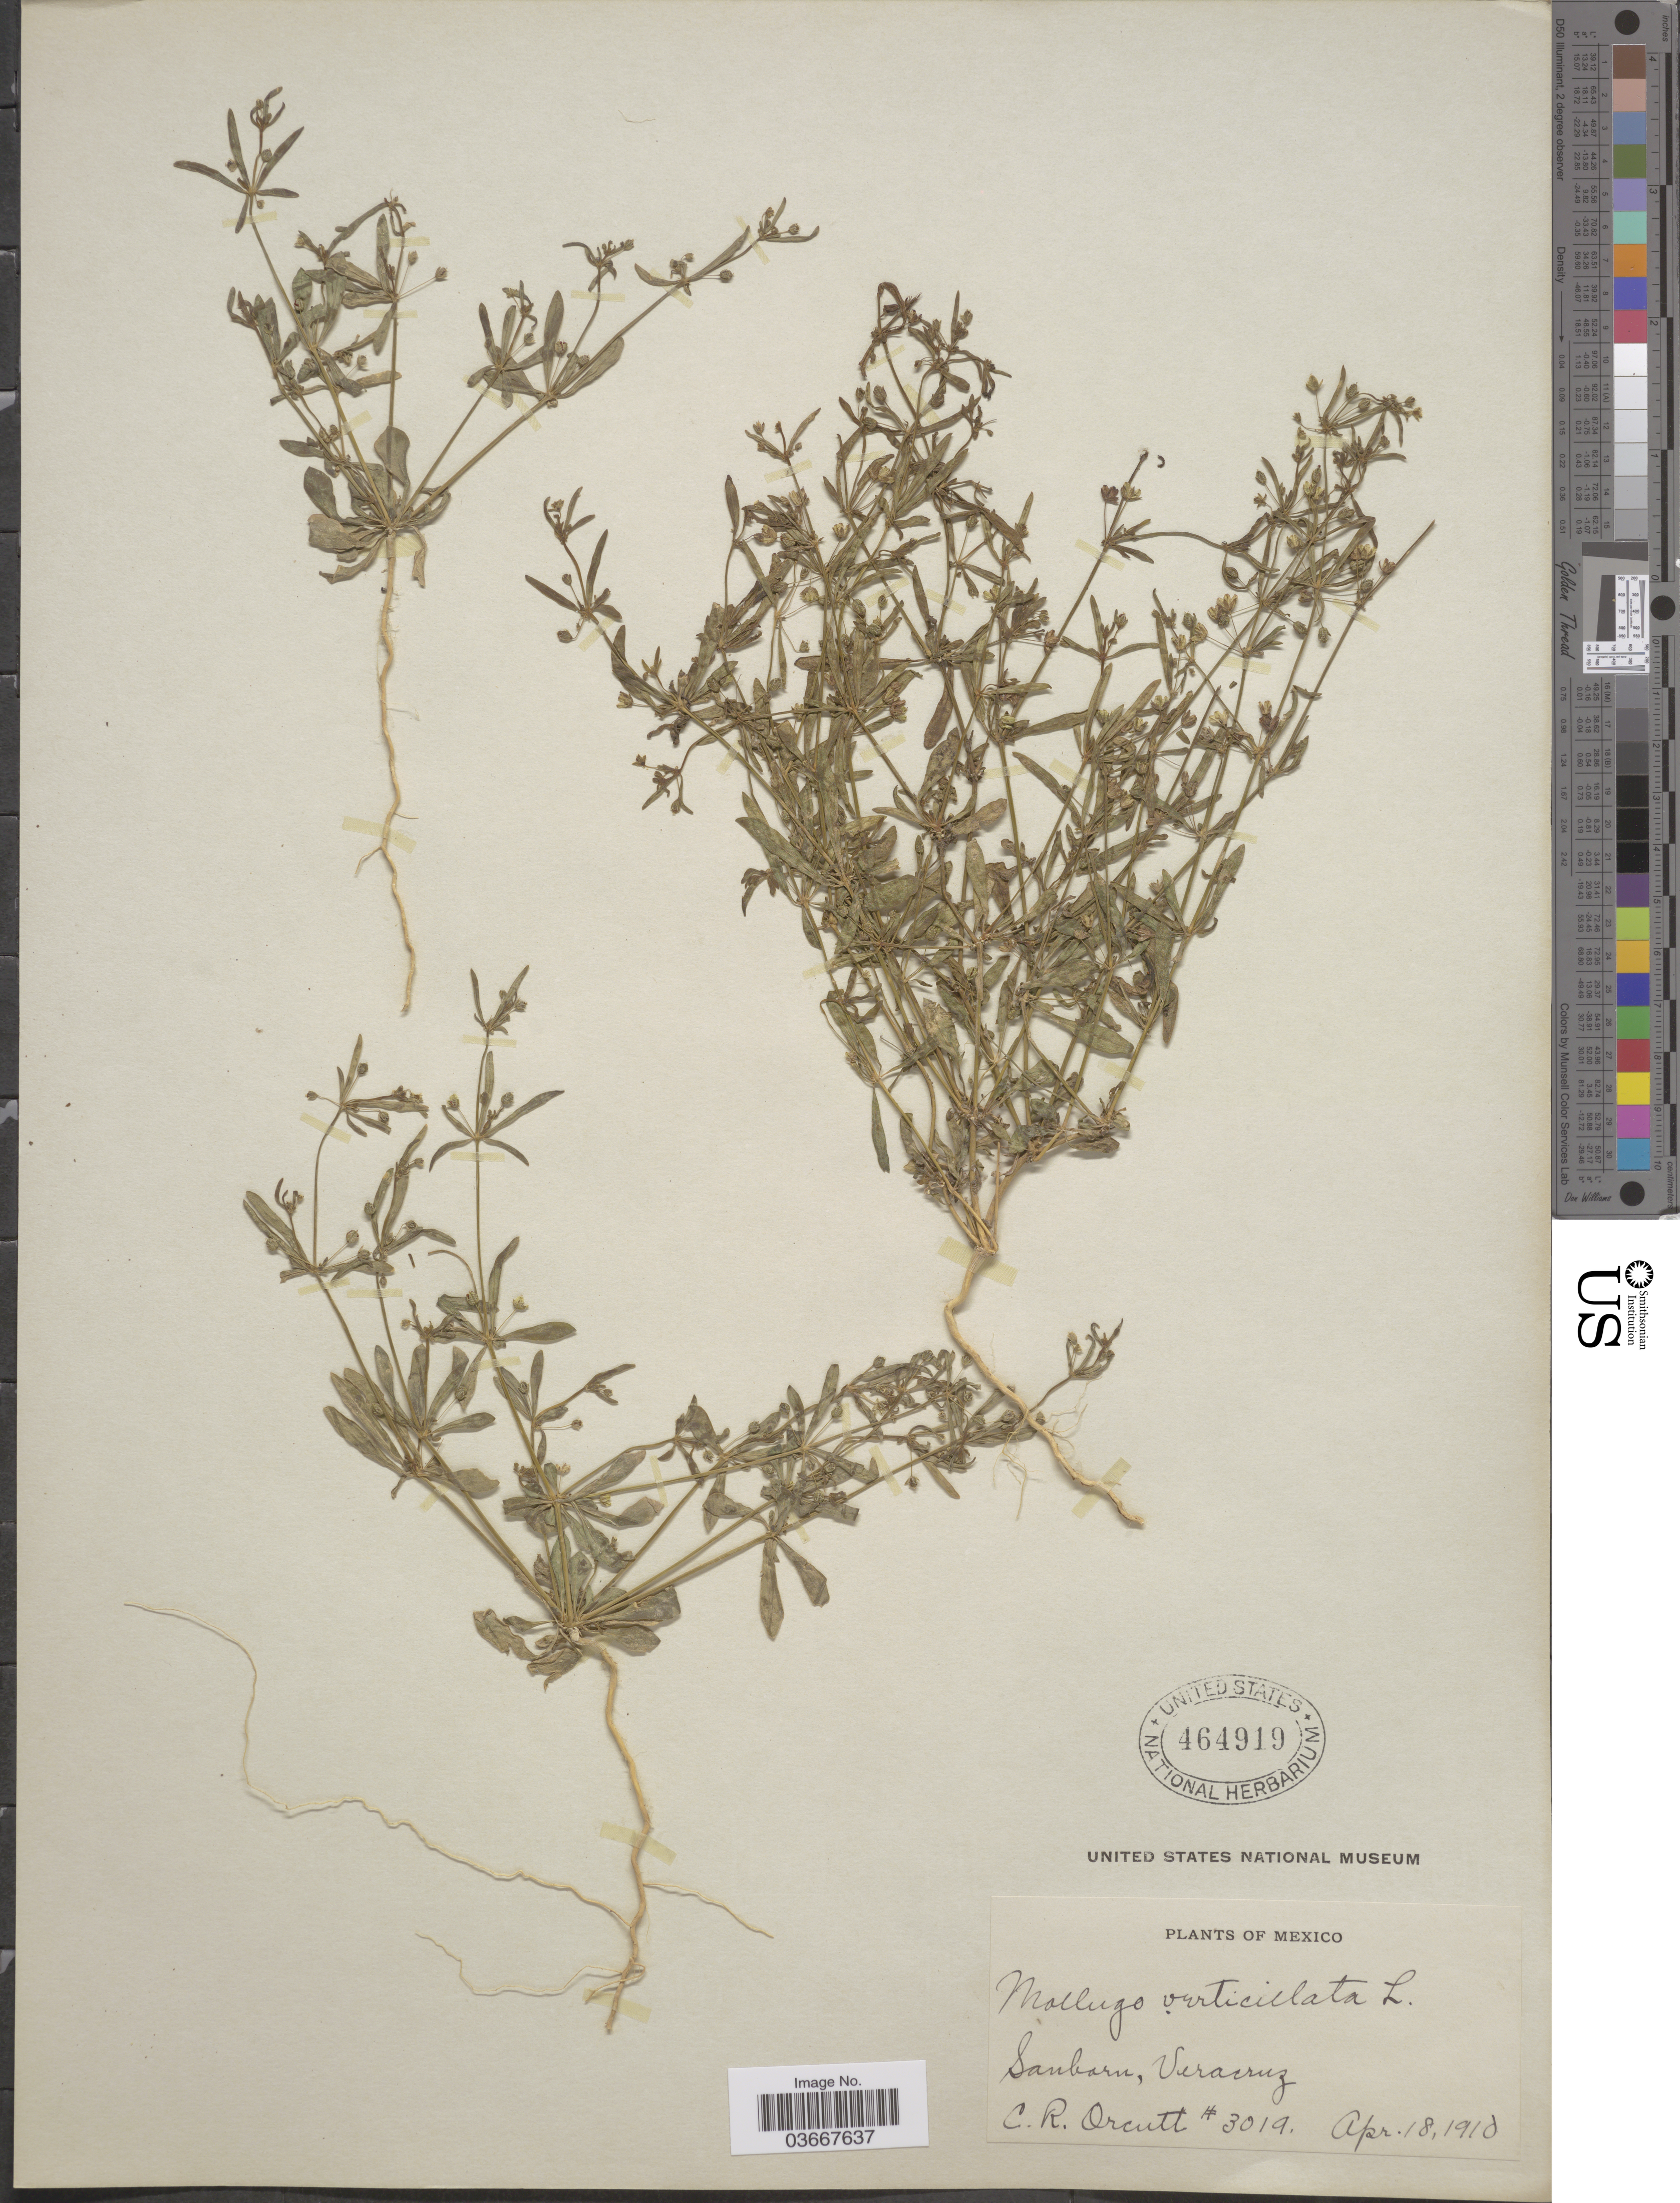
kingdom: Plantae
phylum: Tracheophyta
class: Magnoliopsida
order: Caryophyllales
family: Molluginaceae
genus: Mollugo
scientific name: Mollugo verticillata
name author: L.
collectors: C. R. Orcutt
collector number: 3019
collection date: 1910-04-18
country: Mexico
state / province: Veracruz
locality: Sanbaru, Veracruz.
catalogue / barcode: US 464919